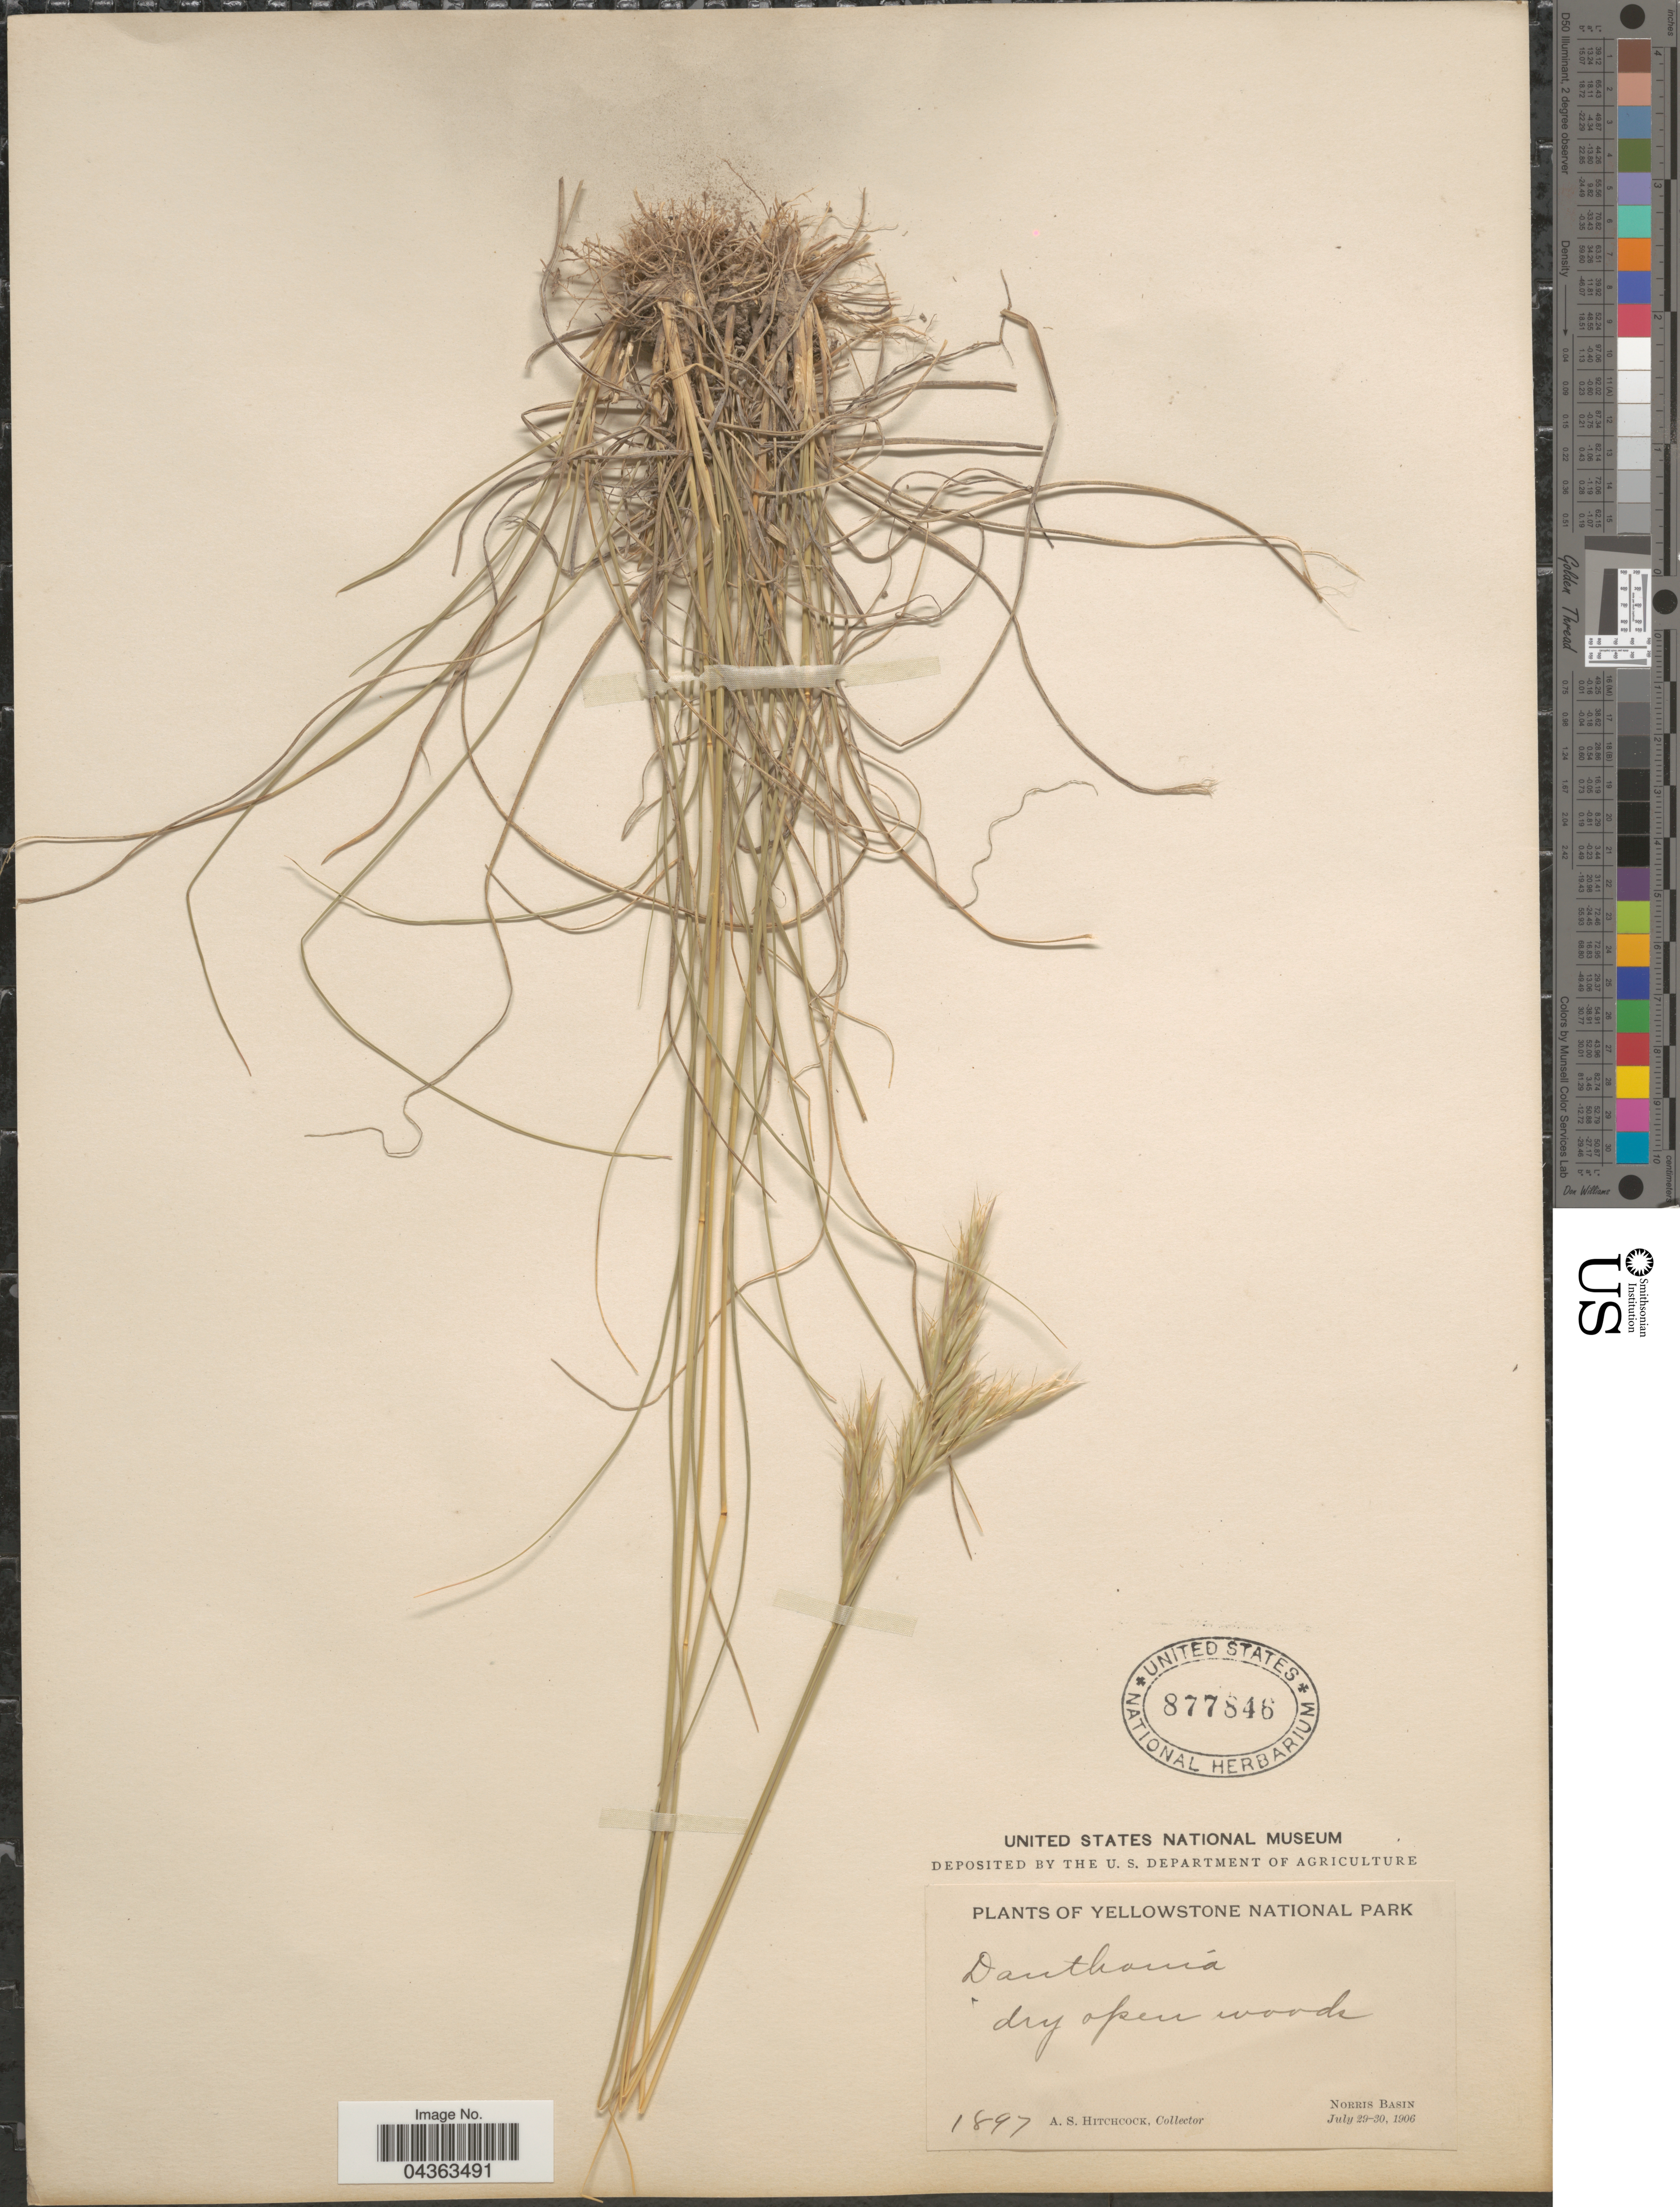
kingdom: Plantae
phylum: Tracheophyta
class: Liliopsida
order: Poales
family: Poaceae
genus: Danthonia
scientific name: Danthonia intermedia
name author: Vasey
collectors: A. S. Hitchcock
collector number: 1897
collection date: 1906-07-29/1906-07-30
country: United States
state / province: Wyoming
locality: Yellowstone National Park. Dry open woods. Norris Basin.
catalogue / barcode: US 877846